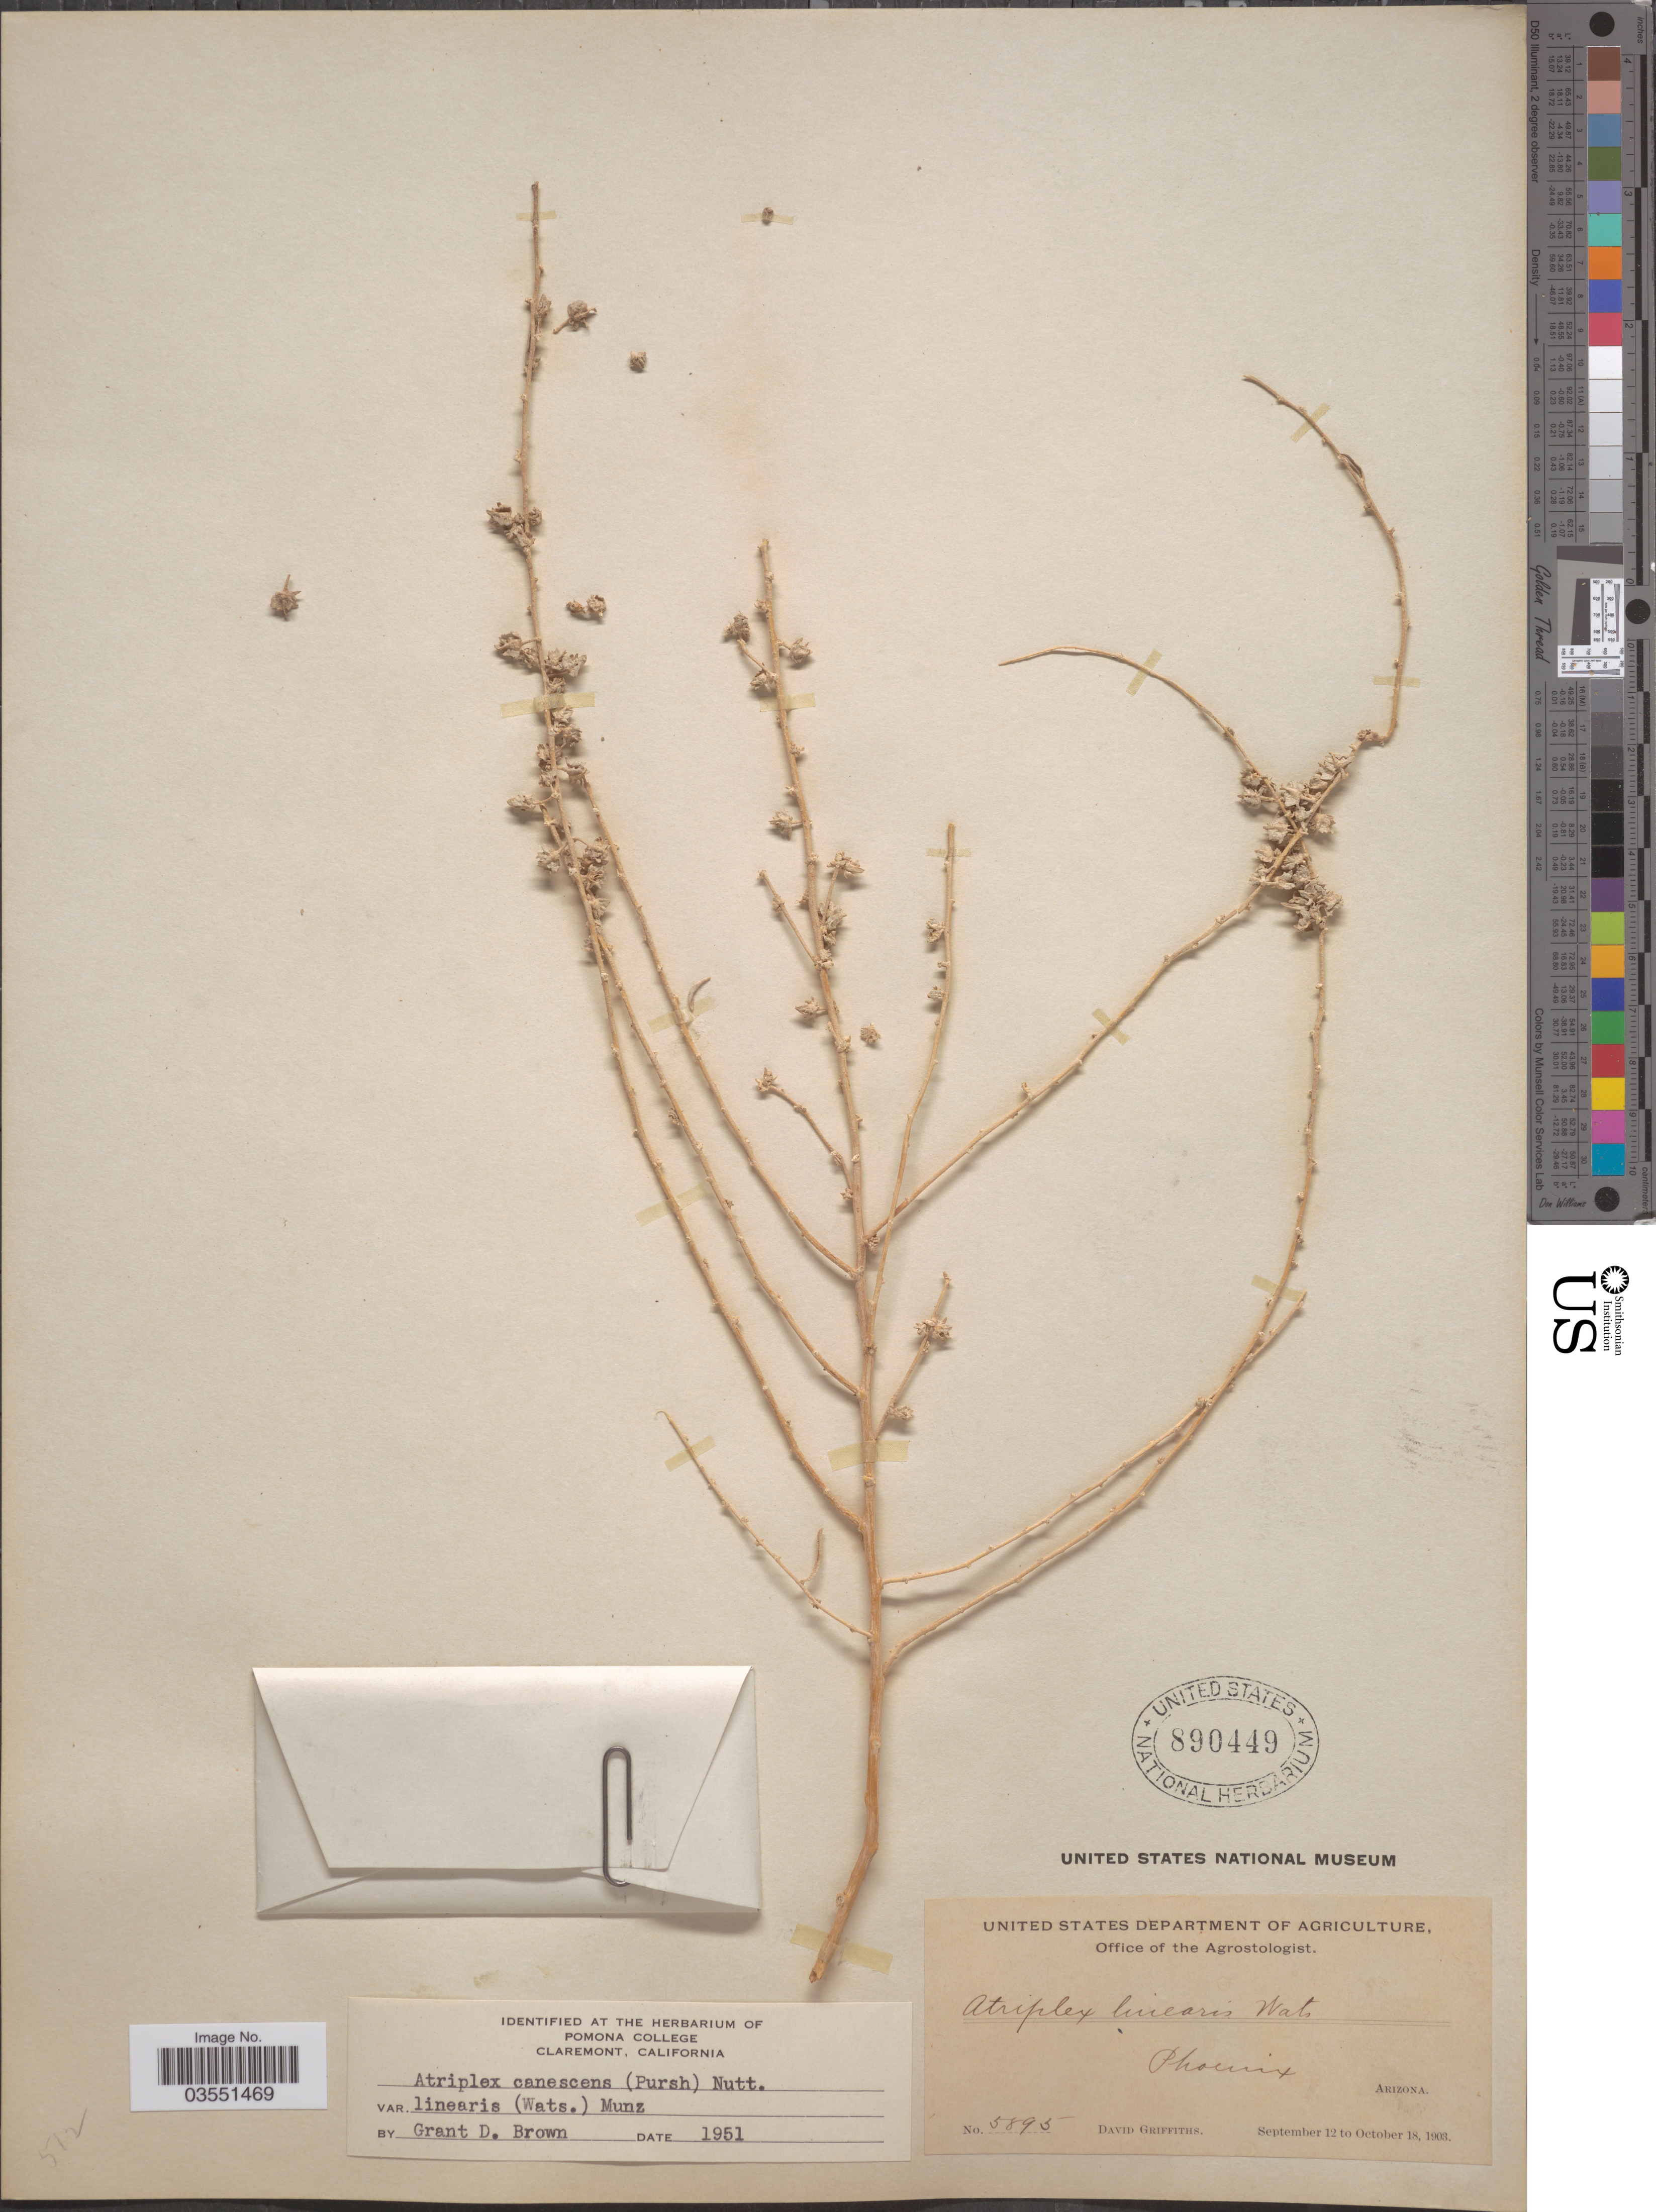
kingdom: Plantae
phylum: Tracheophyta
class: Magnoliopsida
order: Caryophyllales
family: Amaranthaceae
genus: Atriplex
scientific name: Atriplex canescens var. linearis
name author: (Pursh) Nutt.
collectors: D. Griffiths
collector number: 5895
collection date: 1903-09-12/1903-10-18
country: United States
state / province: Arizona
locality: Phoenix.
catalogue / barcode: US 890449